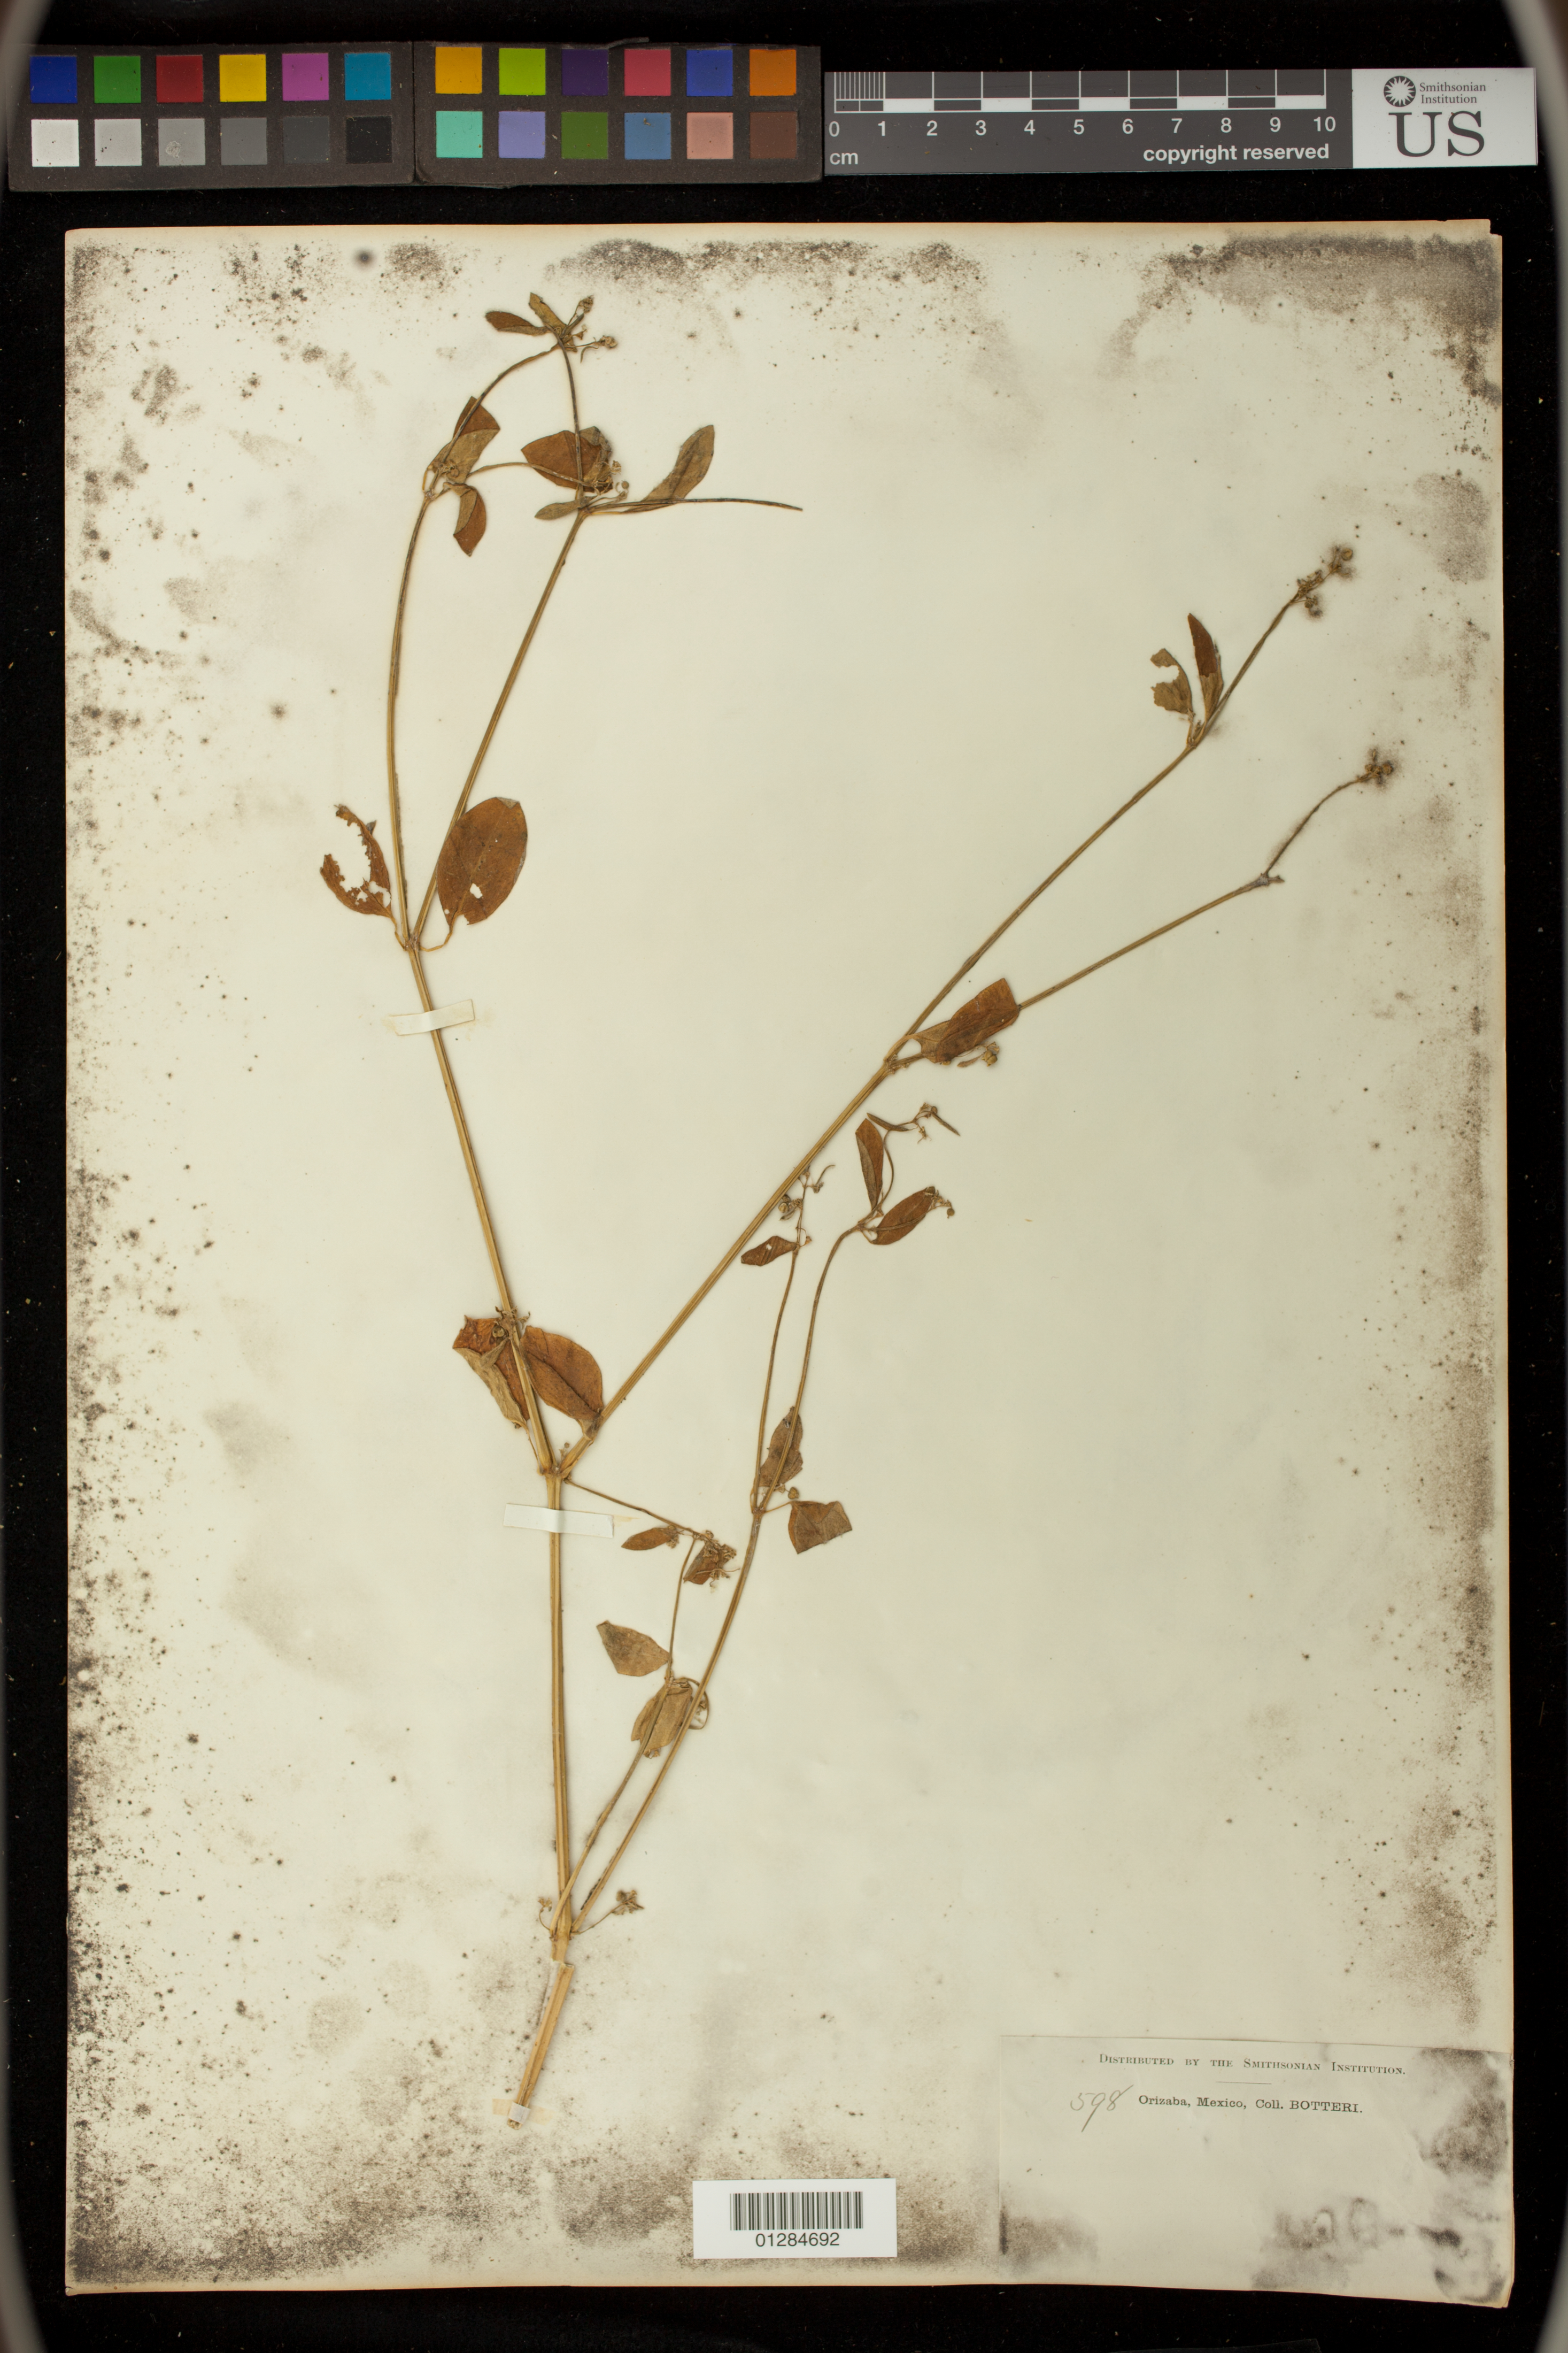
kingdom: Plantae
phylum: Tracheophyta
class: Magnoliopsida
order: Malpighiales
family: Euphorbiaceae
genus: Euphorbia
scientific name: Euphorbia xalapensis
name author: Kunth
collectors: M. Botteri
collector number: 598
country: Mexico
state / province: Veracruz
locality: Orizaba